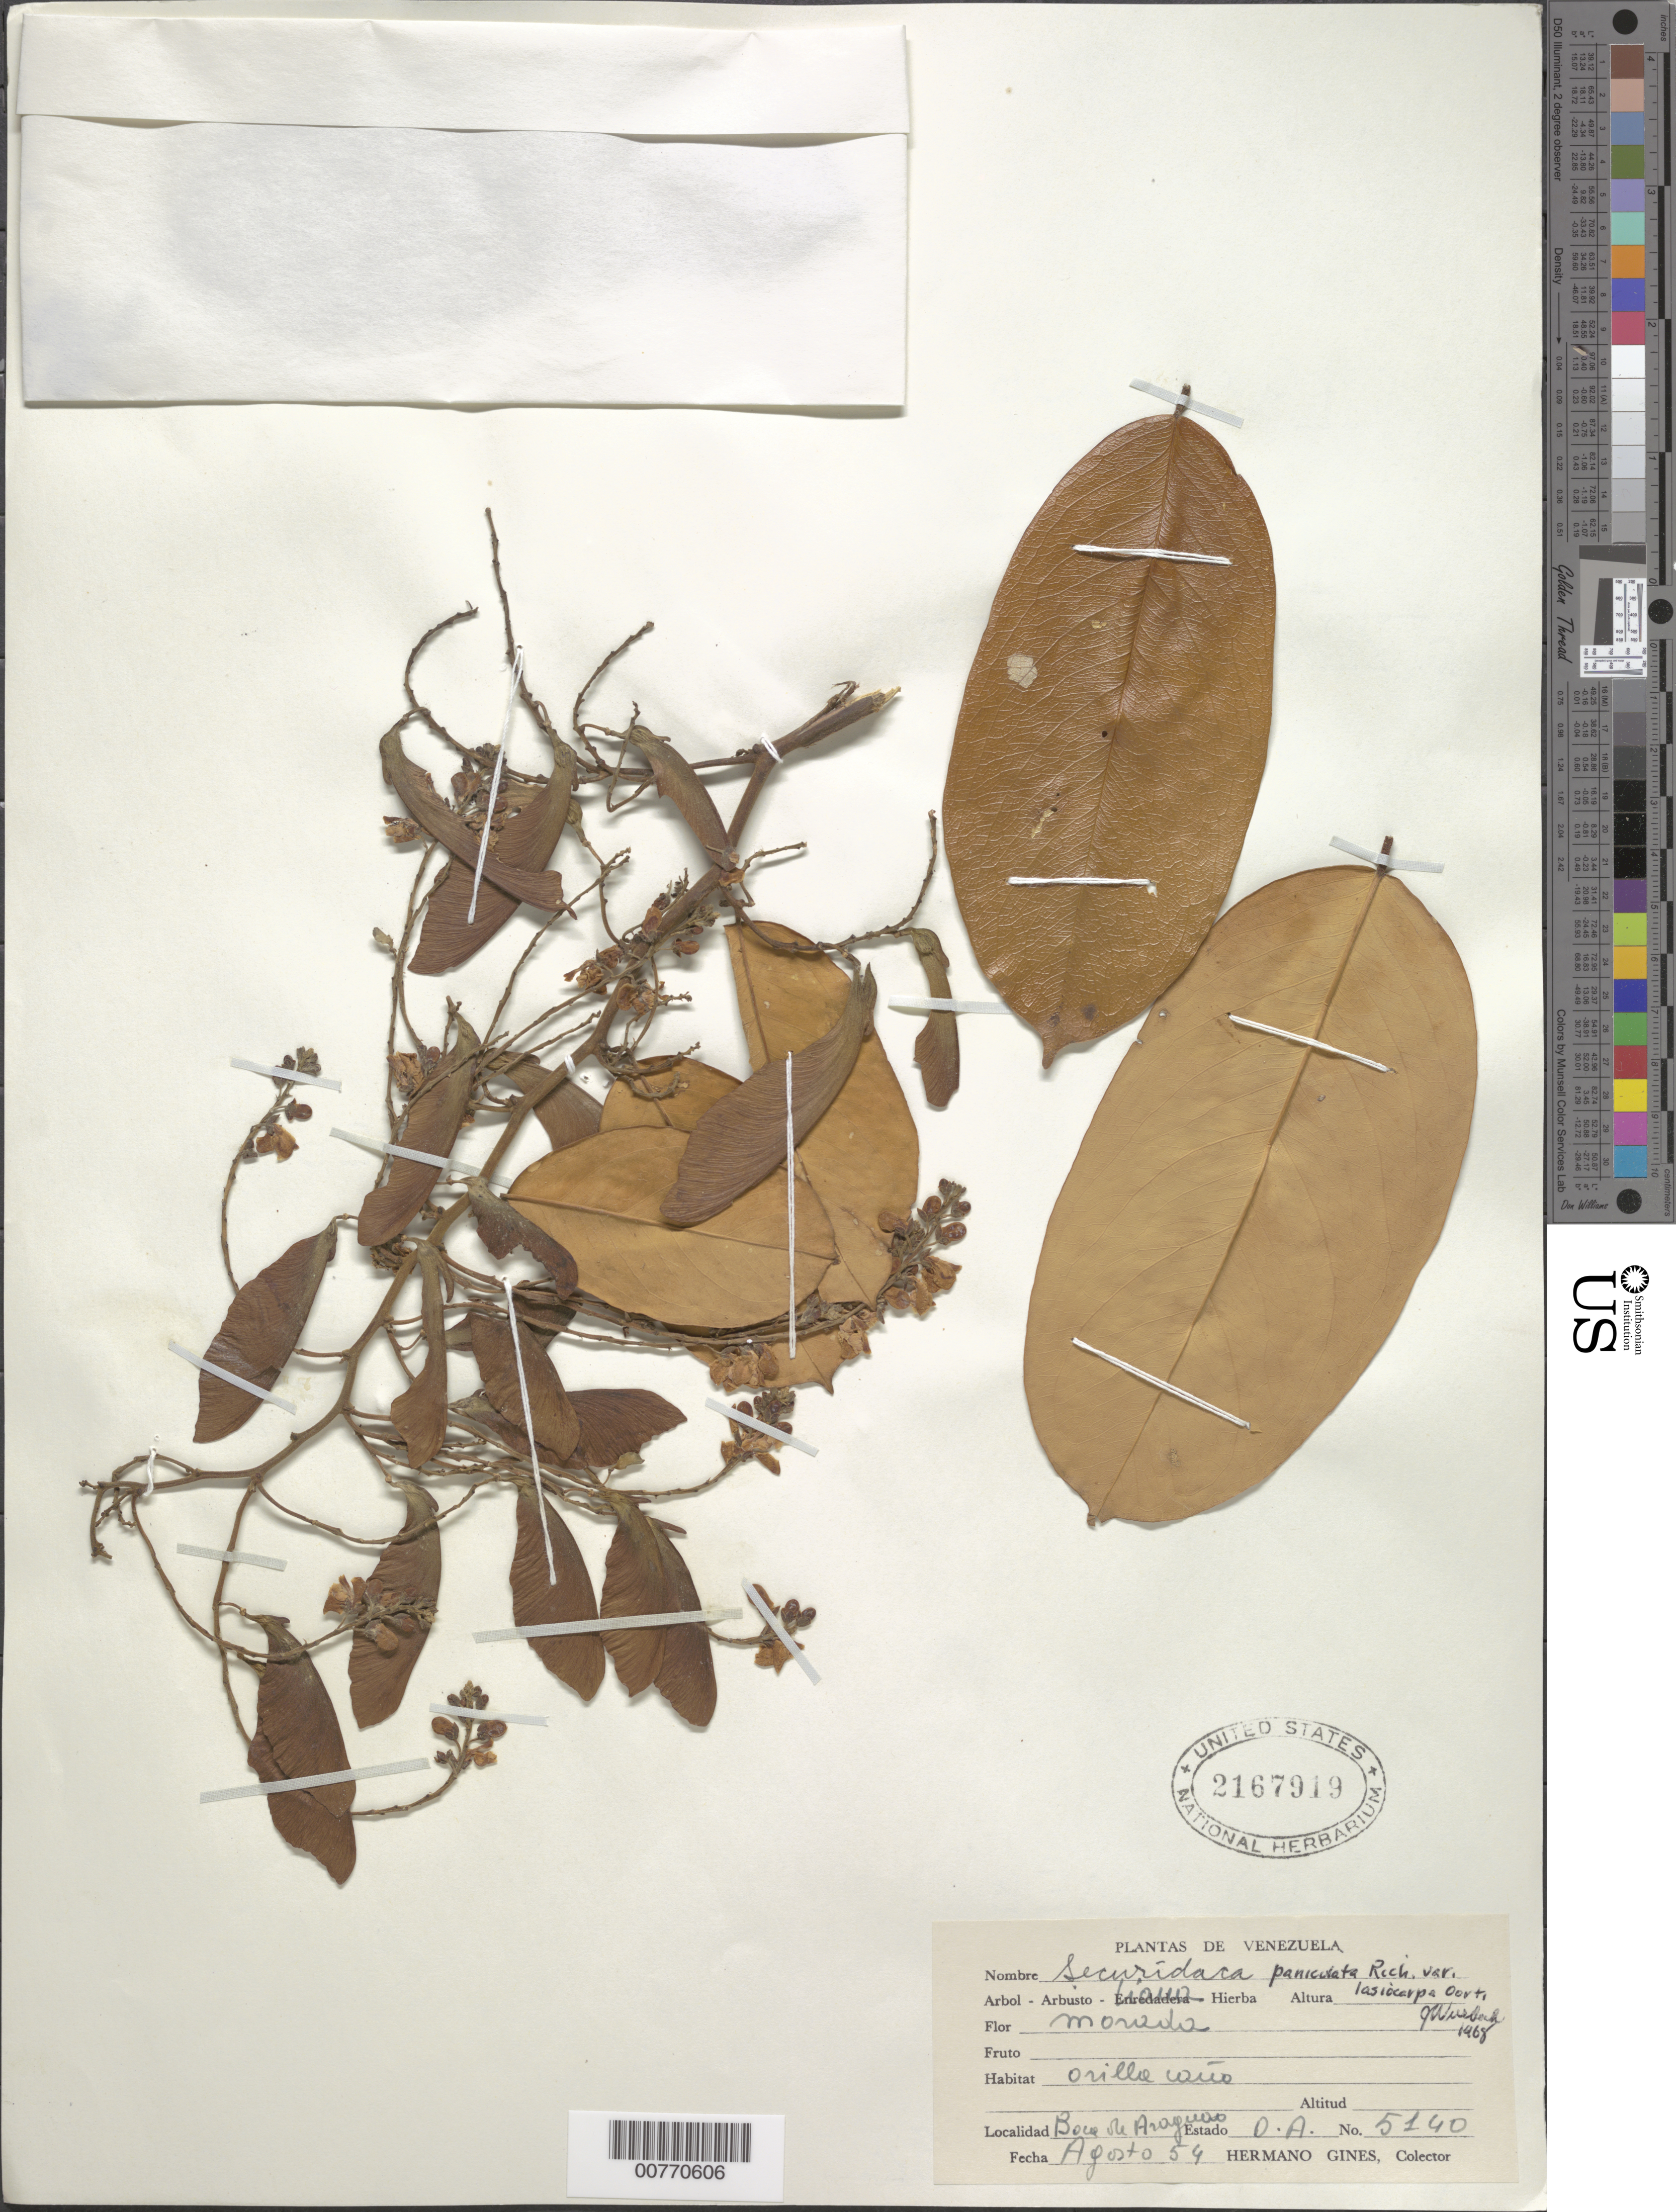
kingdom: Plantae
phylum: Tracheophyta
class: Magnoliopsida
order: Fabales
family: Polygalaceae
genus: Securidaca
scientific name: Securidaca paniculata var. lasiocarpa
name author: Oort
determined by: Wurdack, John J., (US), US (UNITED STATES)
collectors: H. Gines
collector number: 5140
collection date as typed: Aug-54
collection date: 1954-08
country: Venezuela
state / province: Delta Amacuro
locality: Boca de Araguao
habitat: Edge of caño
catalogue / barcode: US 2167919